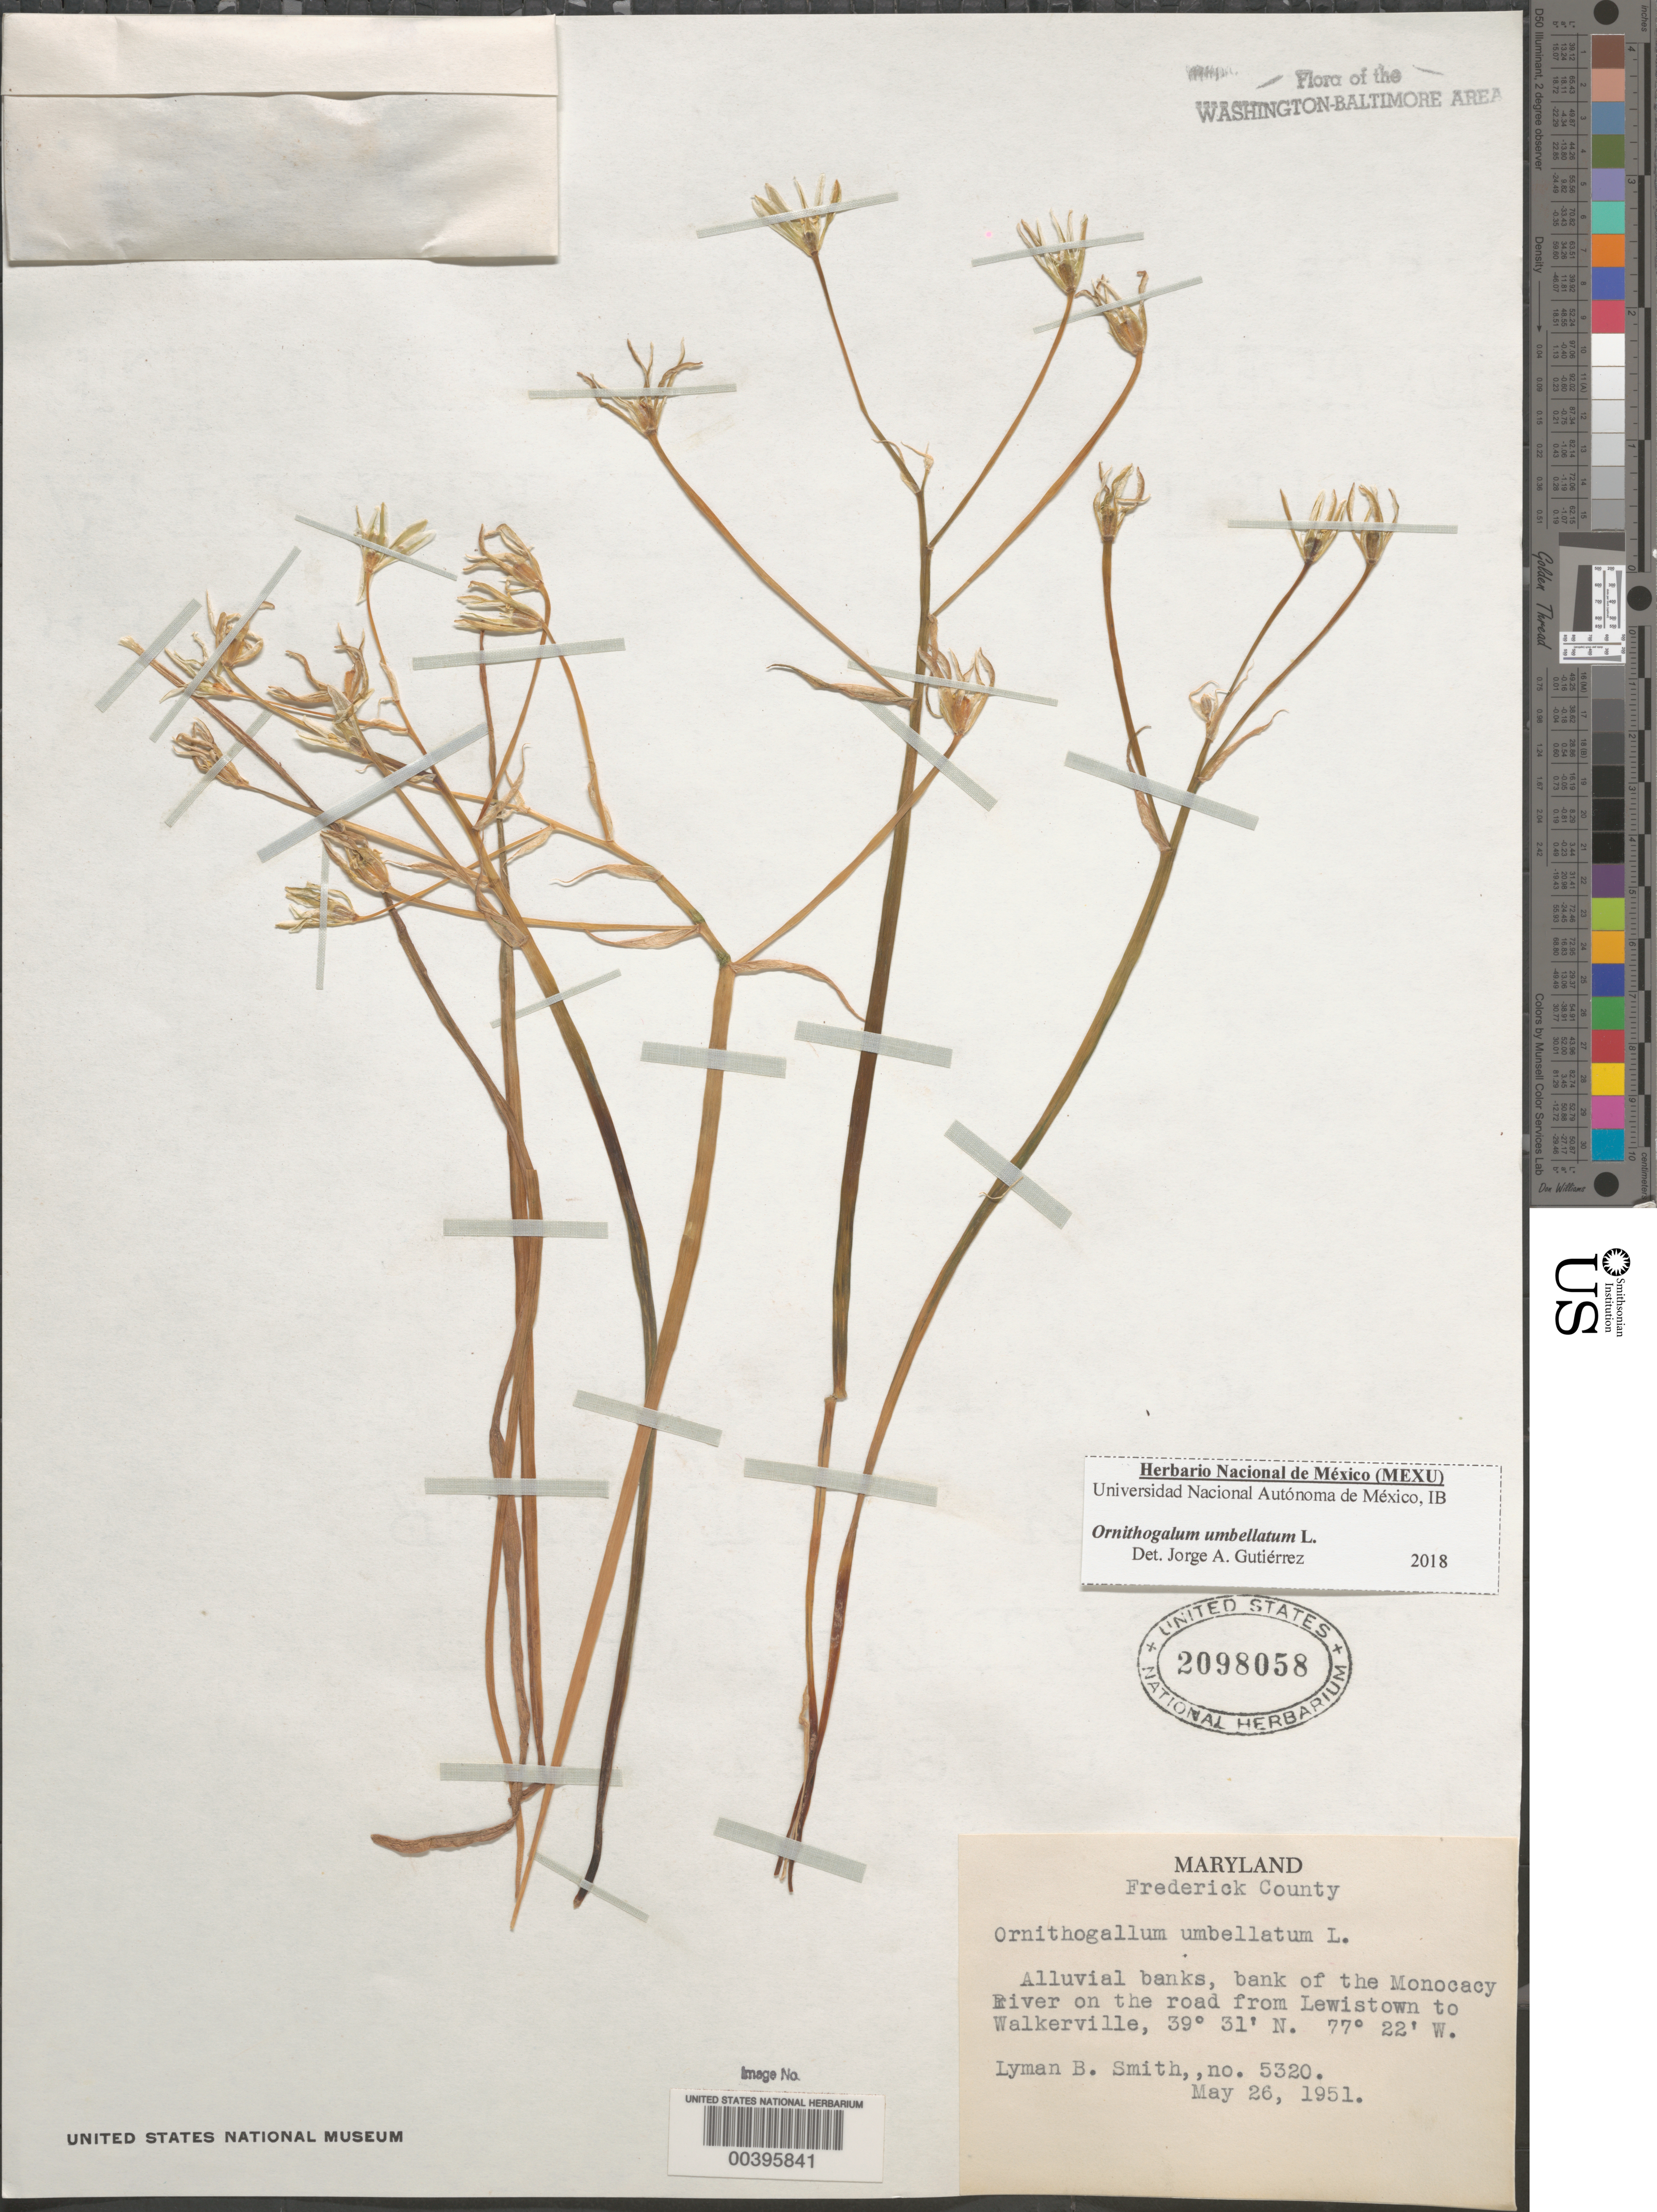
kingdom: Plantae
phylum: Tracheophyta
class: Liliopsida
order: Asparagales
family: Asparagaceae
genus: Ornithogalum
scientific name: Ornithogalum umbellatum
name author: L.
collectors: L. Smith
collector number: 56320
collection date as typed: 26 May 1951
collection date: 1951-05-26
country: United States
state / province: Maryland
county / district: Frederick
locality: Monocacy River, Road from Lewistown to Walkerville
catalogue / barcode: US 2098058